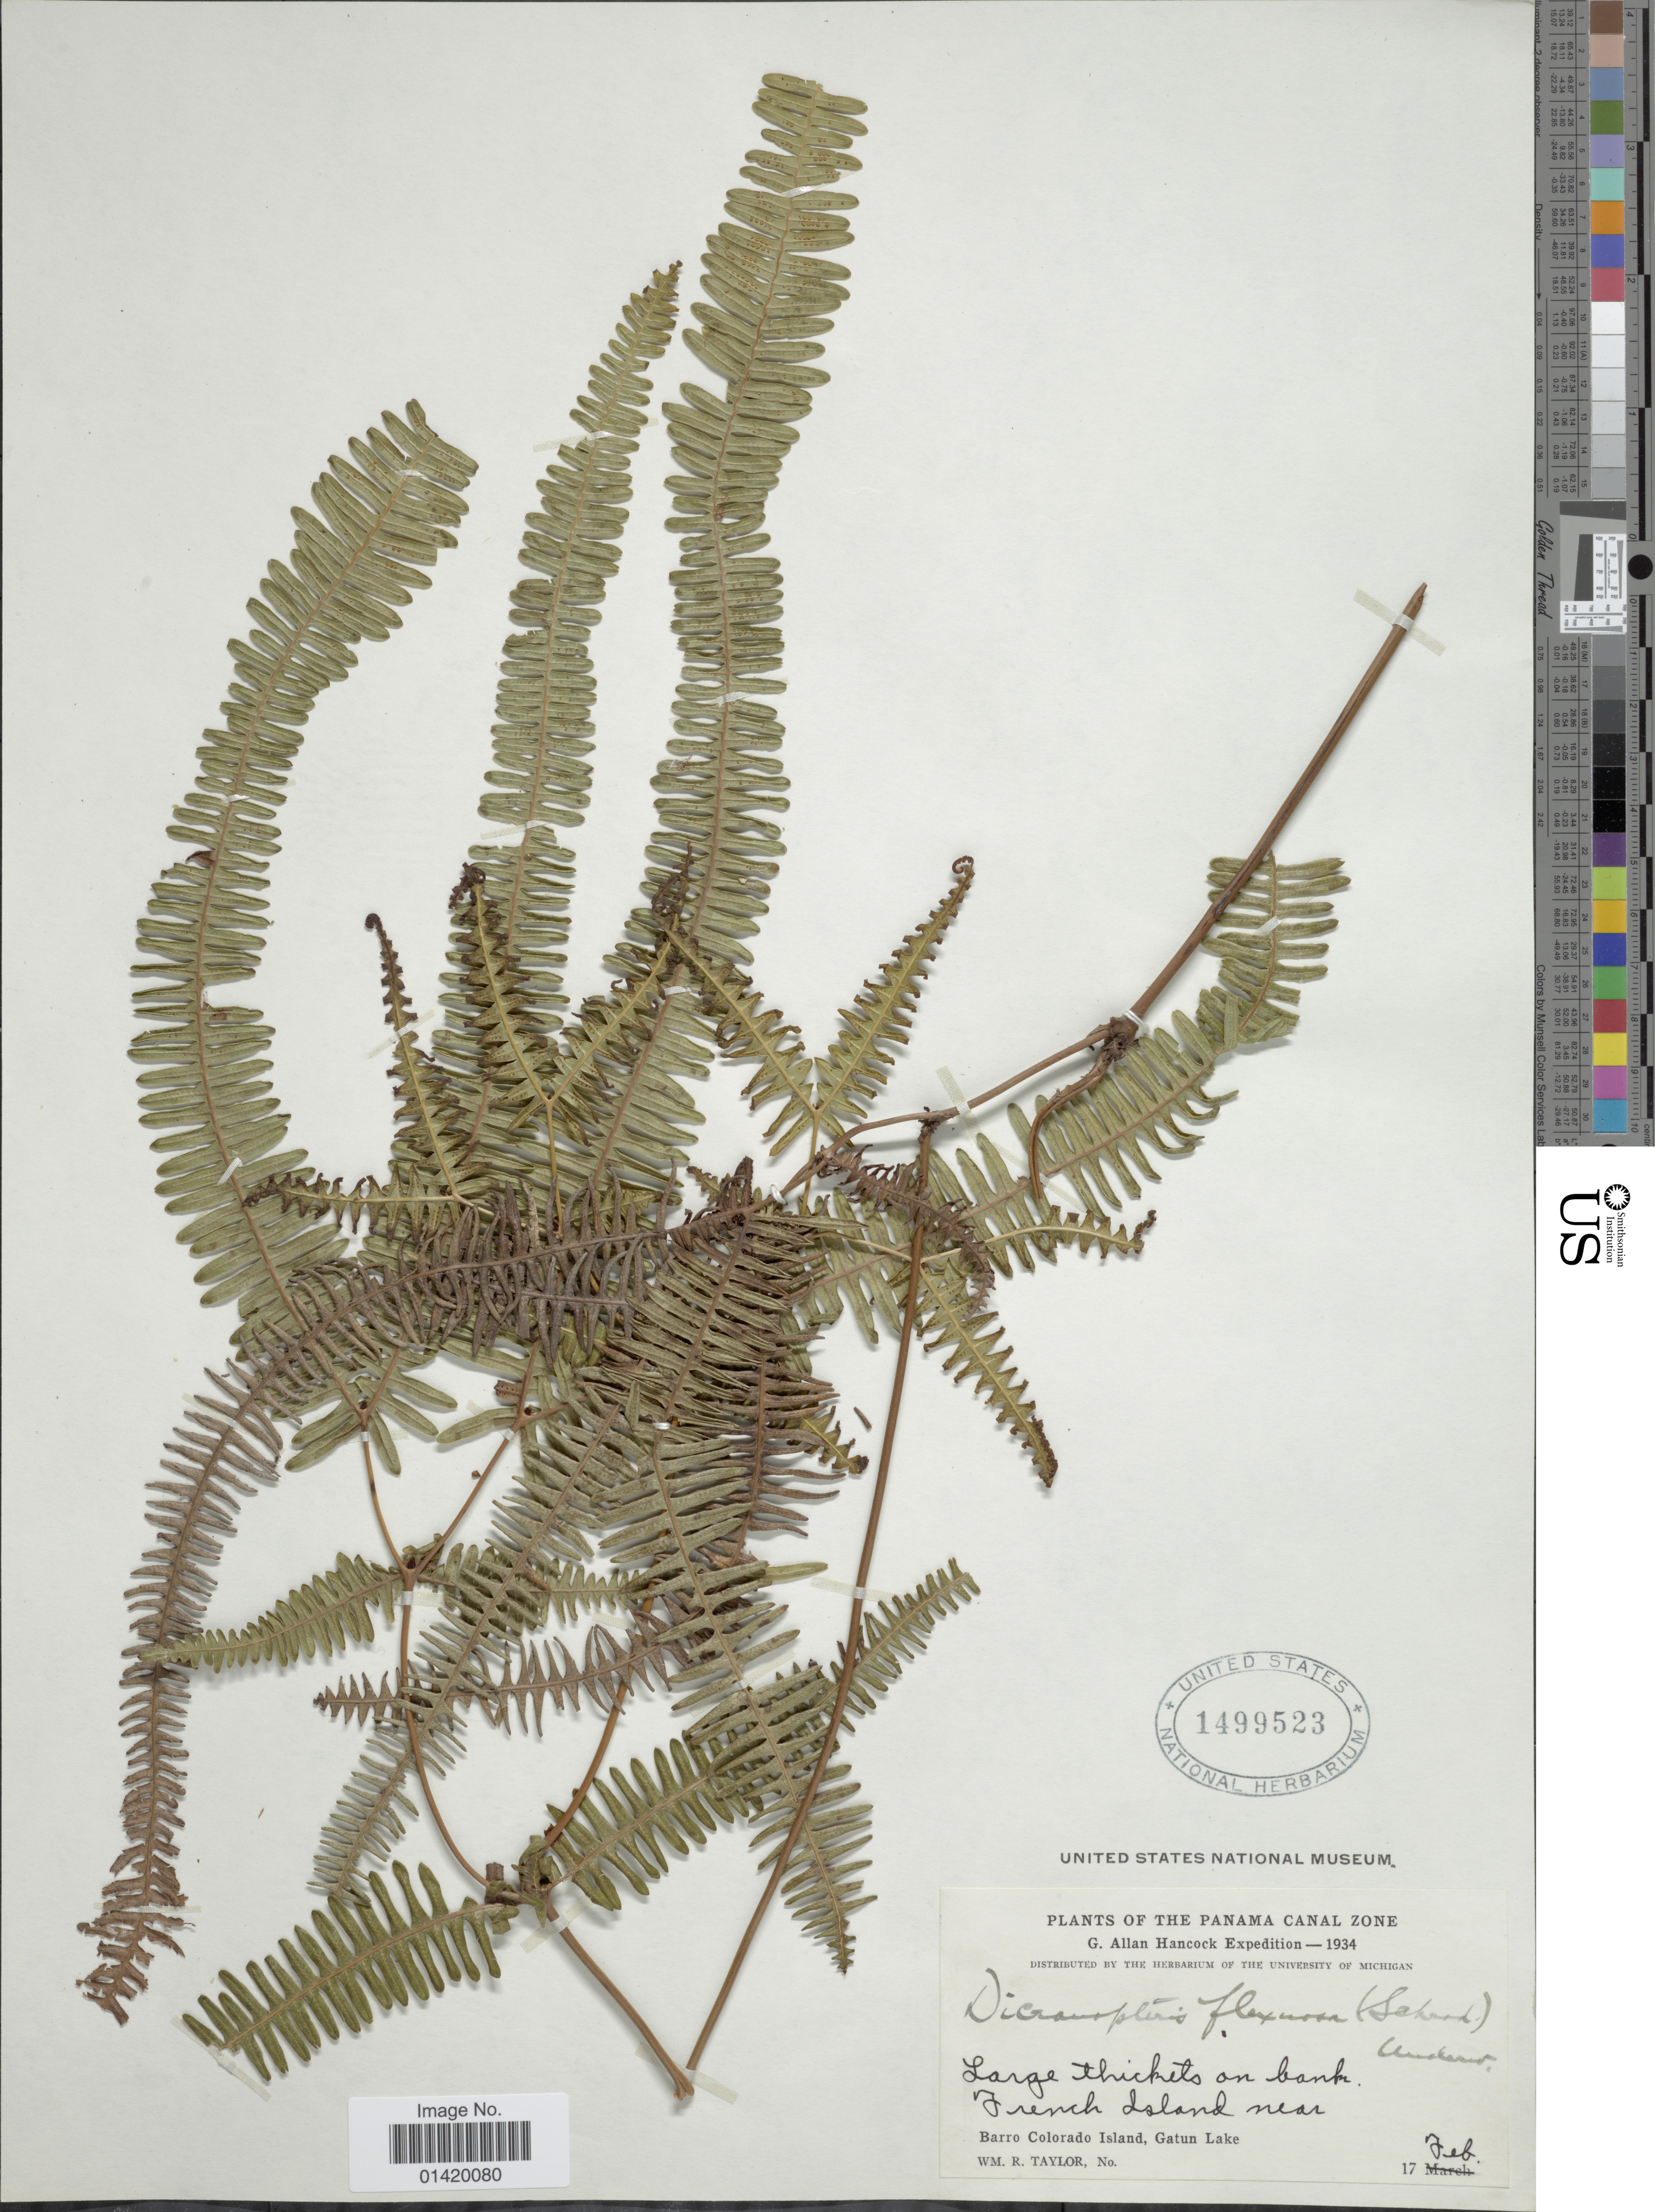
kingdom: Plantae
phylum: Tracheophyta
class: Polypodiopsida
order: Gleicheniales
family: Gleicheniaceae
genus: Dicranopteris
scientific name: Dicranopteris flexuosa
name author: (Schrad.) Underw.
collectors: W. R. Taylor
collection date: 1934-02-17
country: Panama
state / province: Panamá Oeste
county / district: Canal Zone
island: Barro Colorado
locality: The Panama Canal Zone, French Island near Barro Colorado Island, Gatun Lake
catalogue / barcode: US 1499523